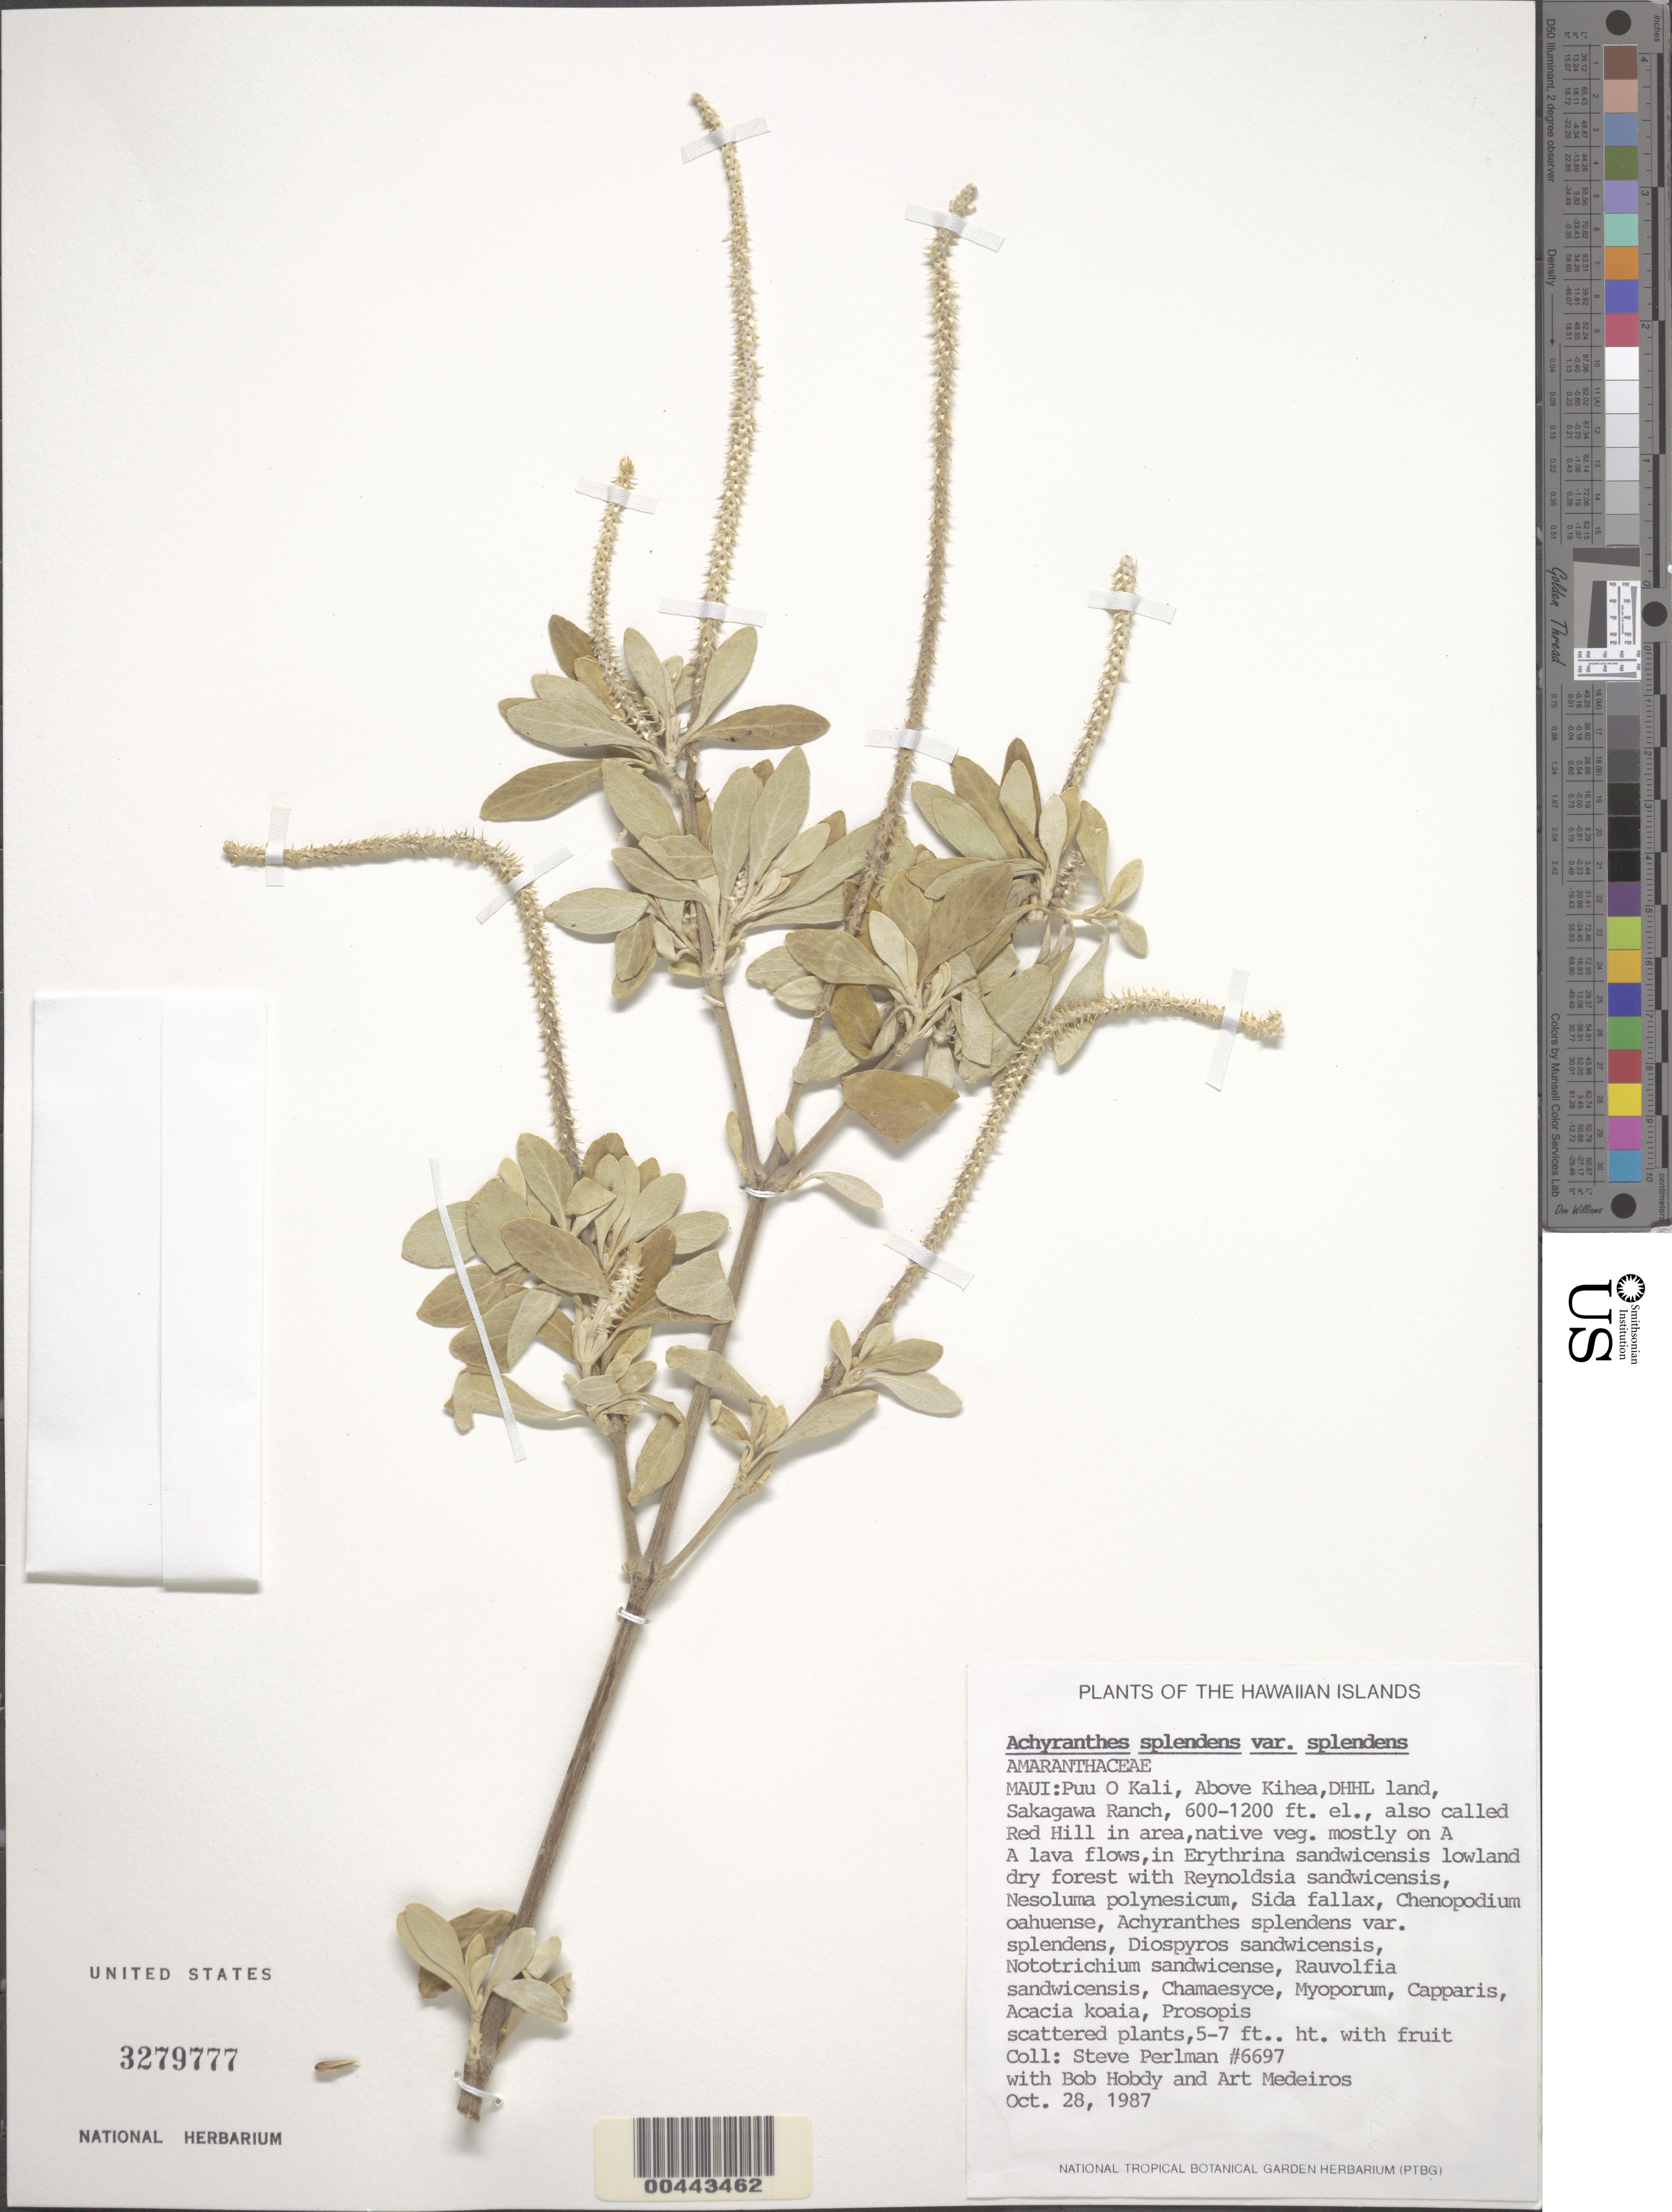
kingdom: Plantae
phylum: Tracheophyta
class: Magnoliopsida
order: Caryophyllales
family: Amaranthaceae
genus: Achyranthes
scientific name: Achyranthes splendens var. splendens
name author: Mart. ex Moq.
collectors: S. P. Perlman, B. Hobdy & A. Medeiros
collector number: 6697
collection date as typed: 28 Oct 1987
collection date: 1987-10-28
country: United States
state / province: Hawaii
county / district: Maui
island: Maui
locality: Puu O Kali, above Kihea, DHHL land, Sakagawa Ranch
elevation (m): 183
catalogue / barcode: US 3279777